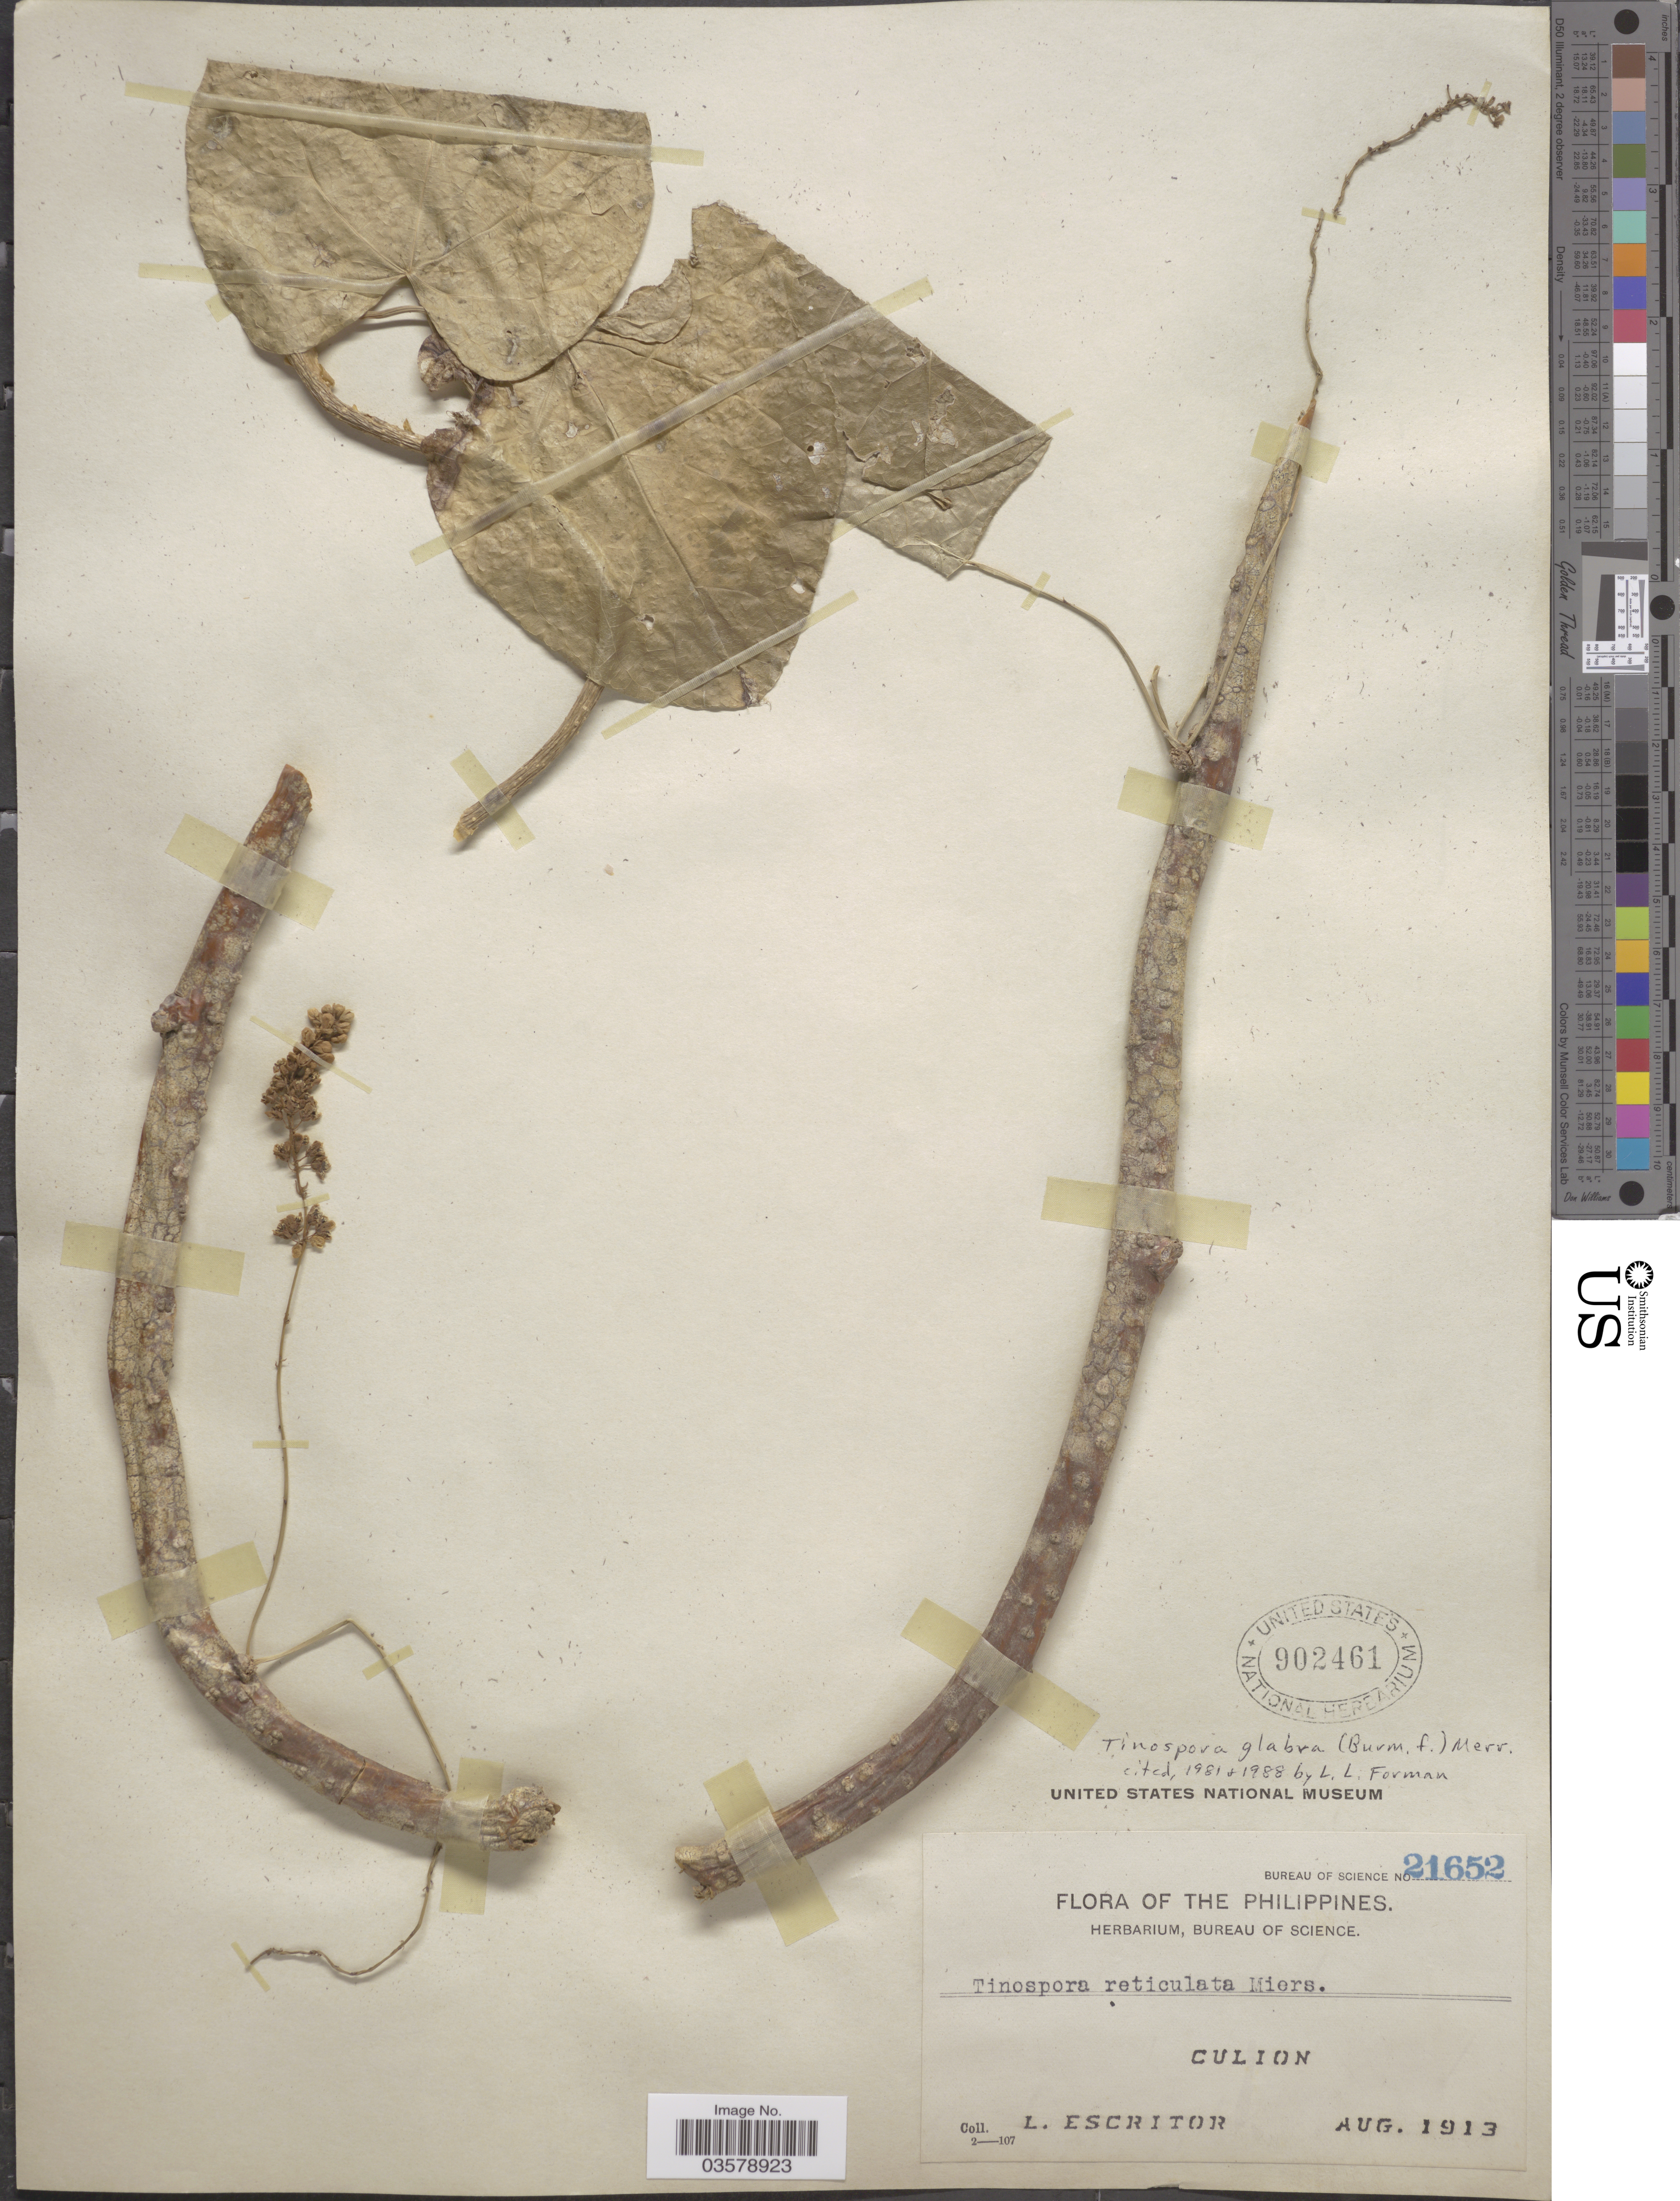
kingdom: Plantae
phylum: Tracheophyta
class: Magnoliopsida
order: Ranunculales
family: Menispermaceae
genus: Tinospora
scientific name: Tinospora glabra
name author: (Burm. f.) Merr.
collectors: L. Escritor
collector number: Bureau of Science 21652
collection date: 1913-08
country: Philippines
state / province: Mimaropa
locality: Culion.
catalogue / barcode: US 902461